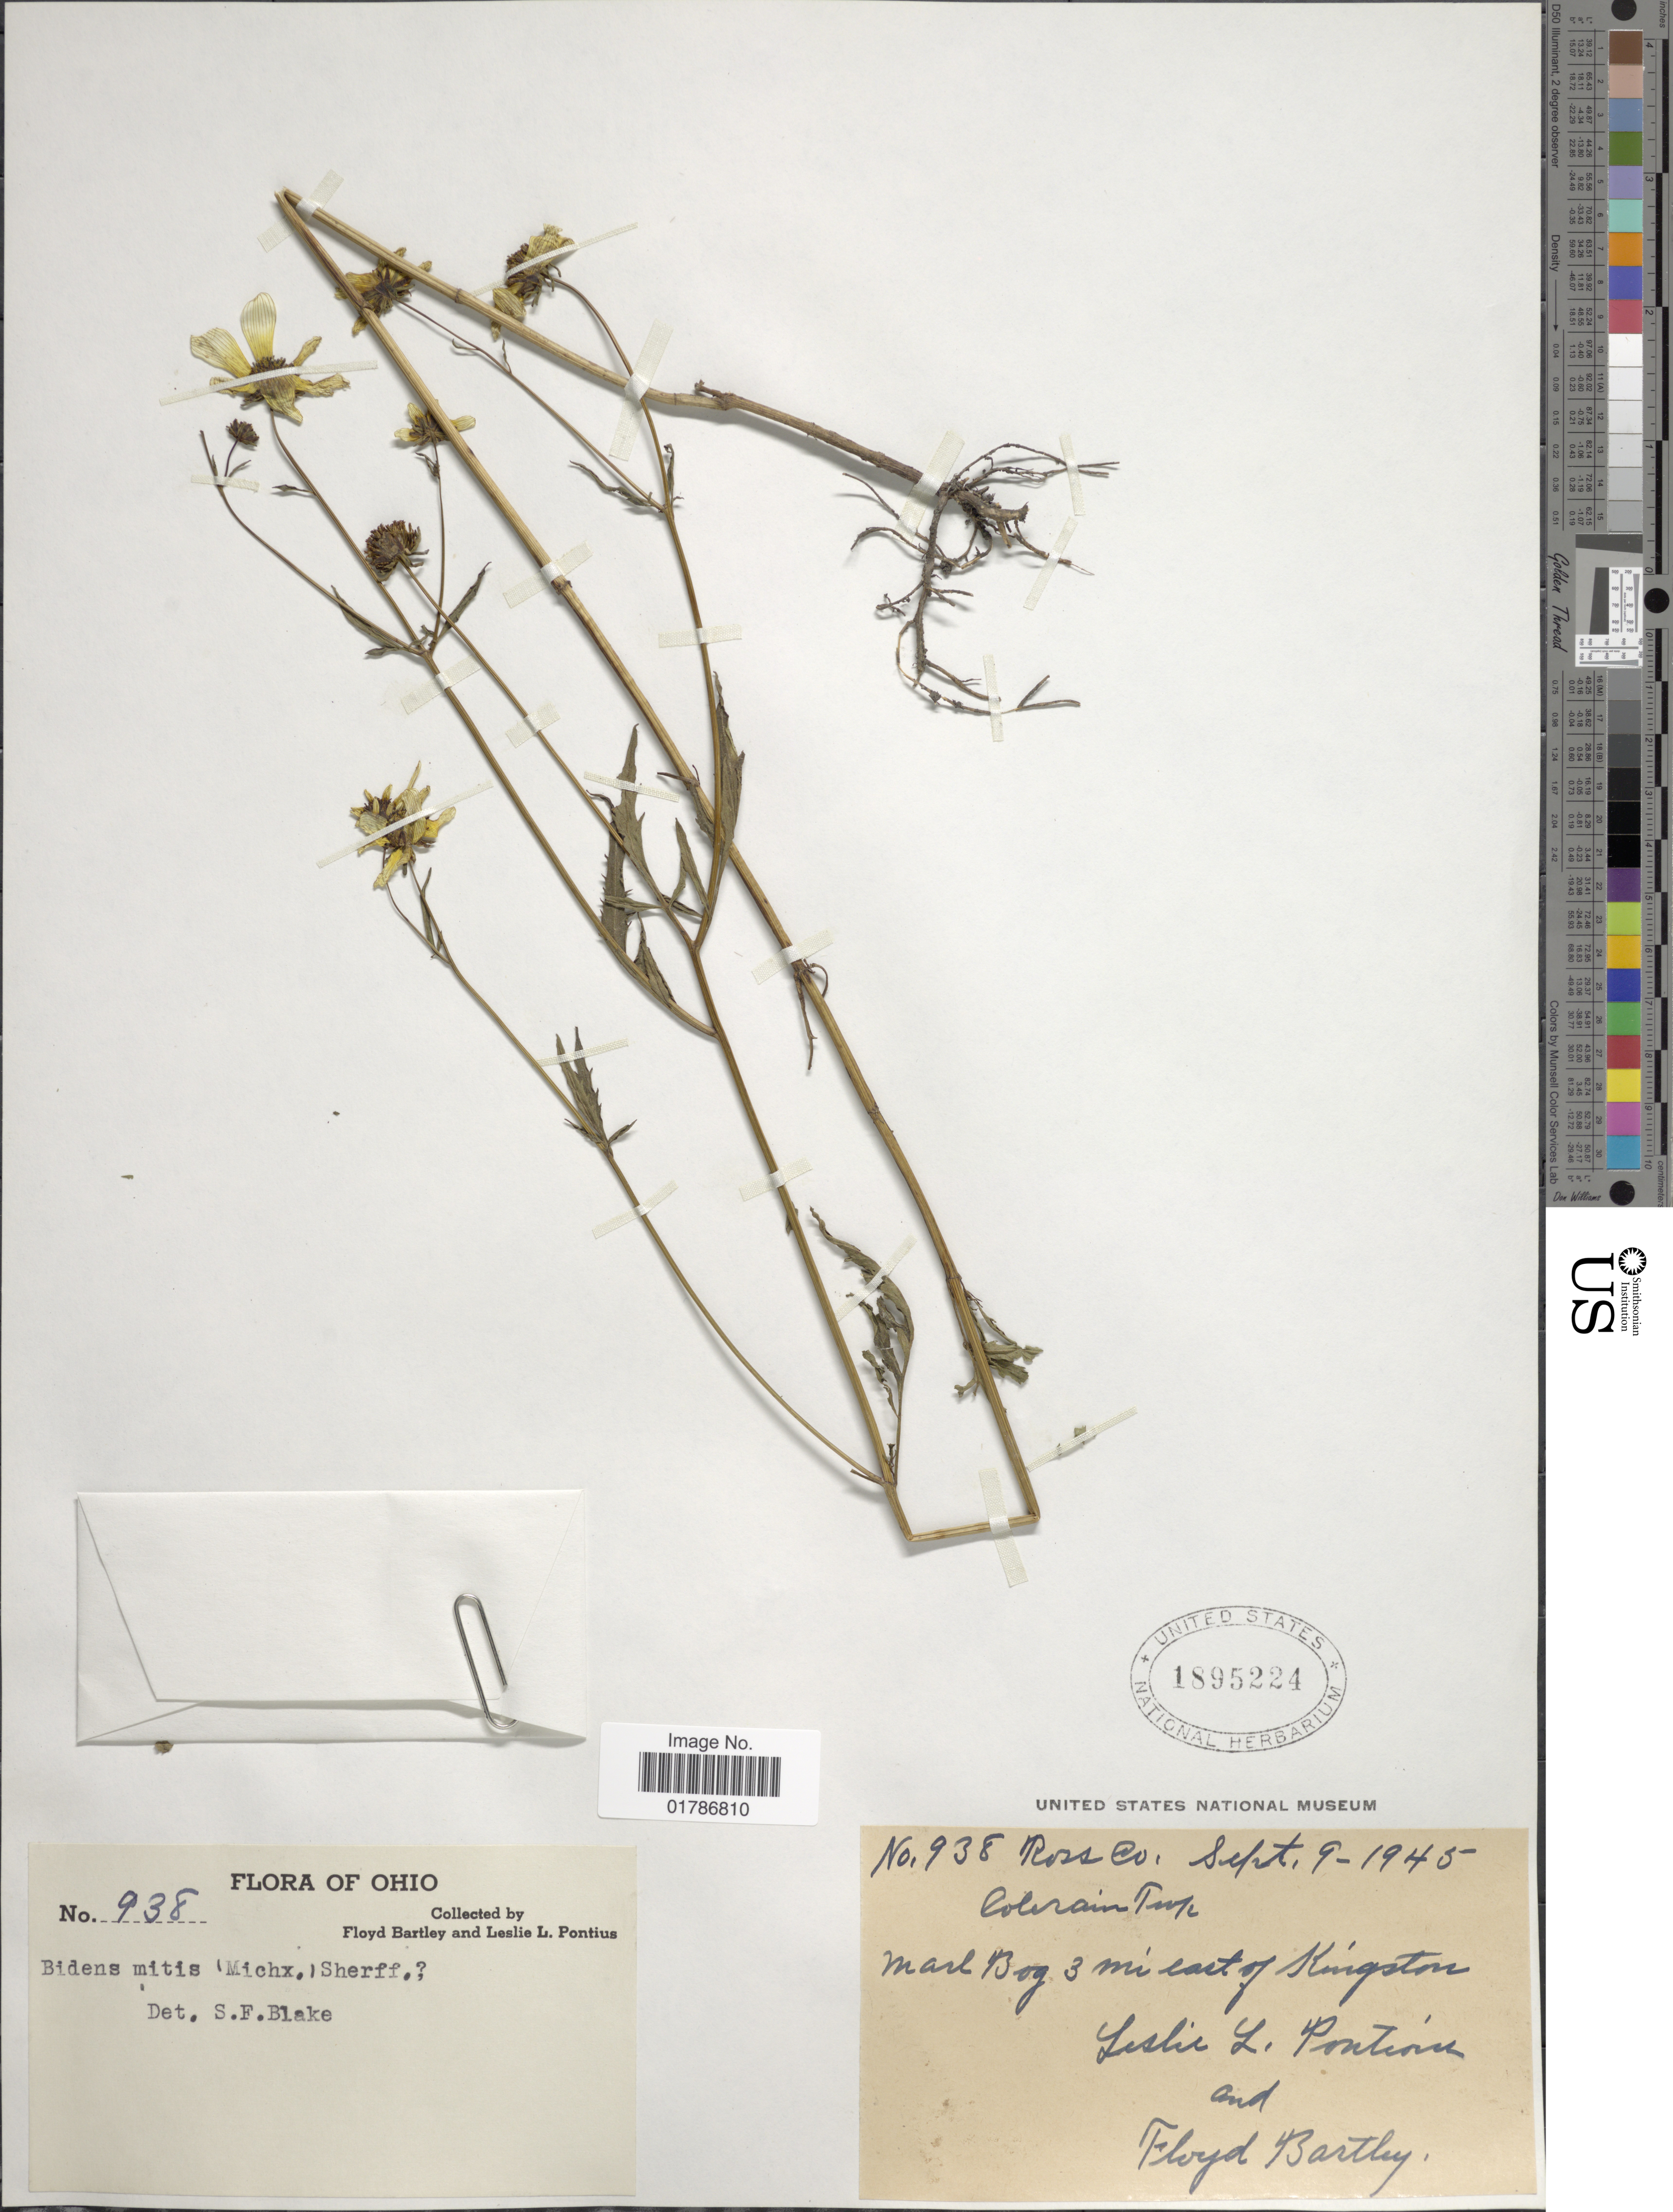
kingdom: Plantae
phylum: Tracheophyta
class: Magnoliopsida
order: Asterales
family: Asteraceae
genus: Bidens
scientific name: Bidens mitis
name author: (Michx.) Sherff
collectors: L. L. Pontious & F. Bartley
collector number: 938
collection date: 1945-09-09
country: United States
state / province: Ohio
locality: Ross Co.: mare Bog 3 mi east of Kingston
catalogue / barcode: US 1895224